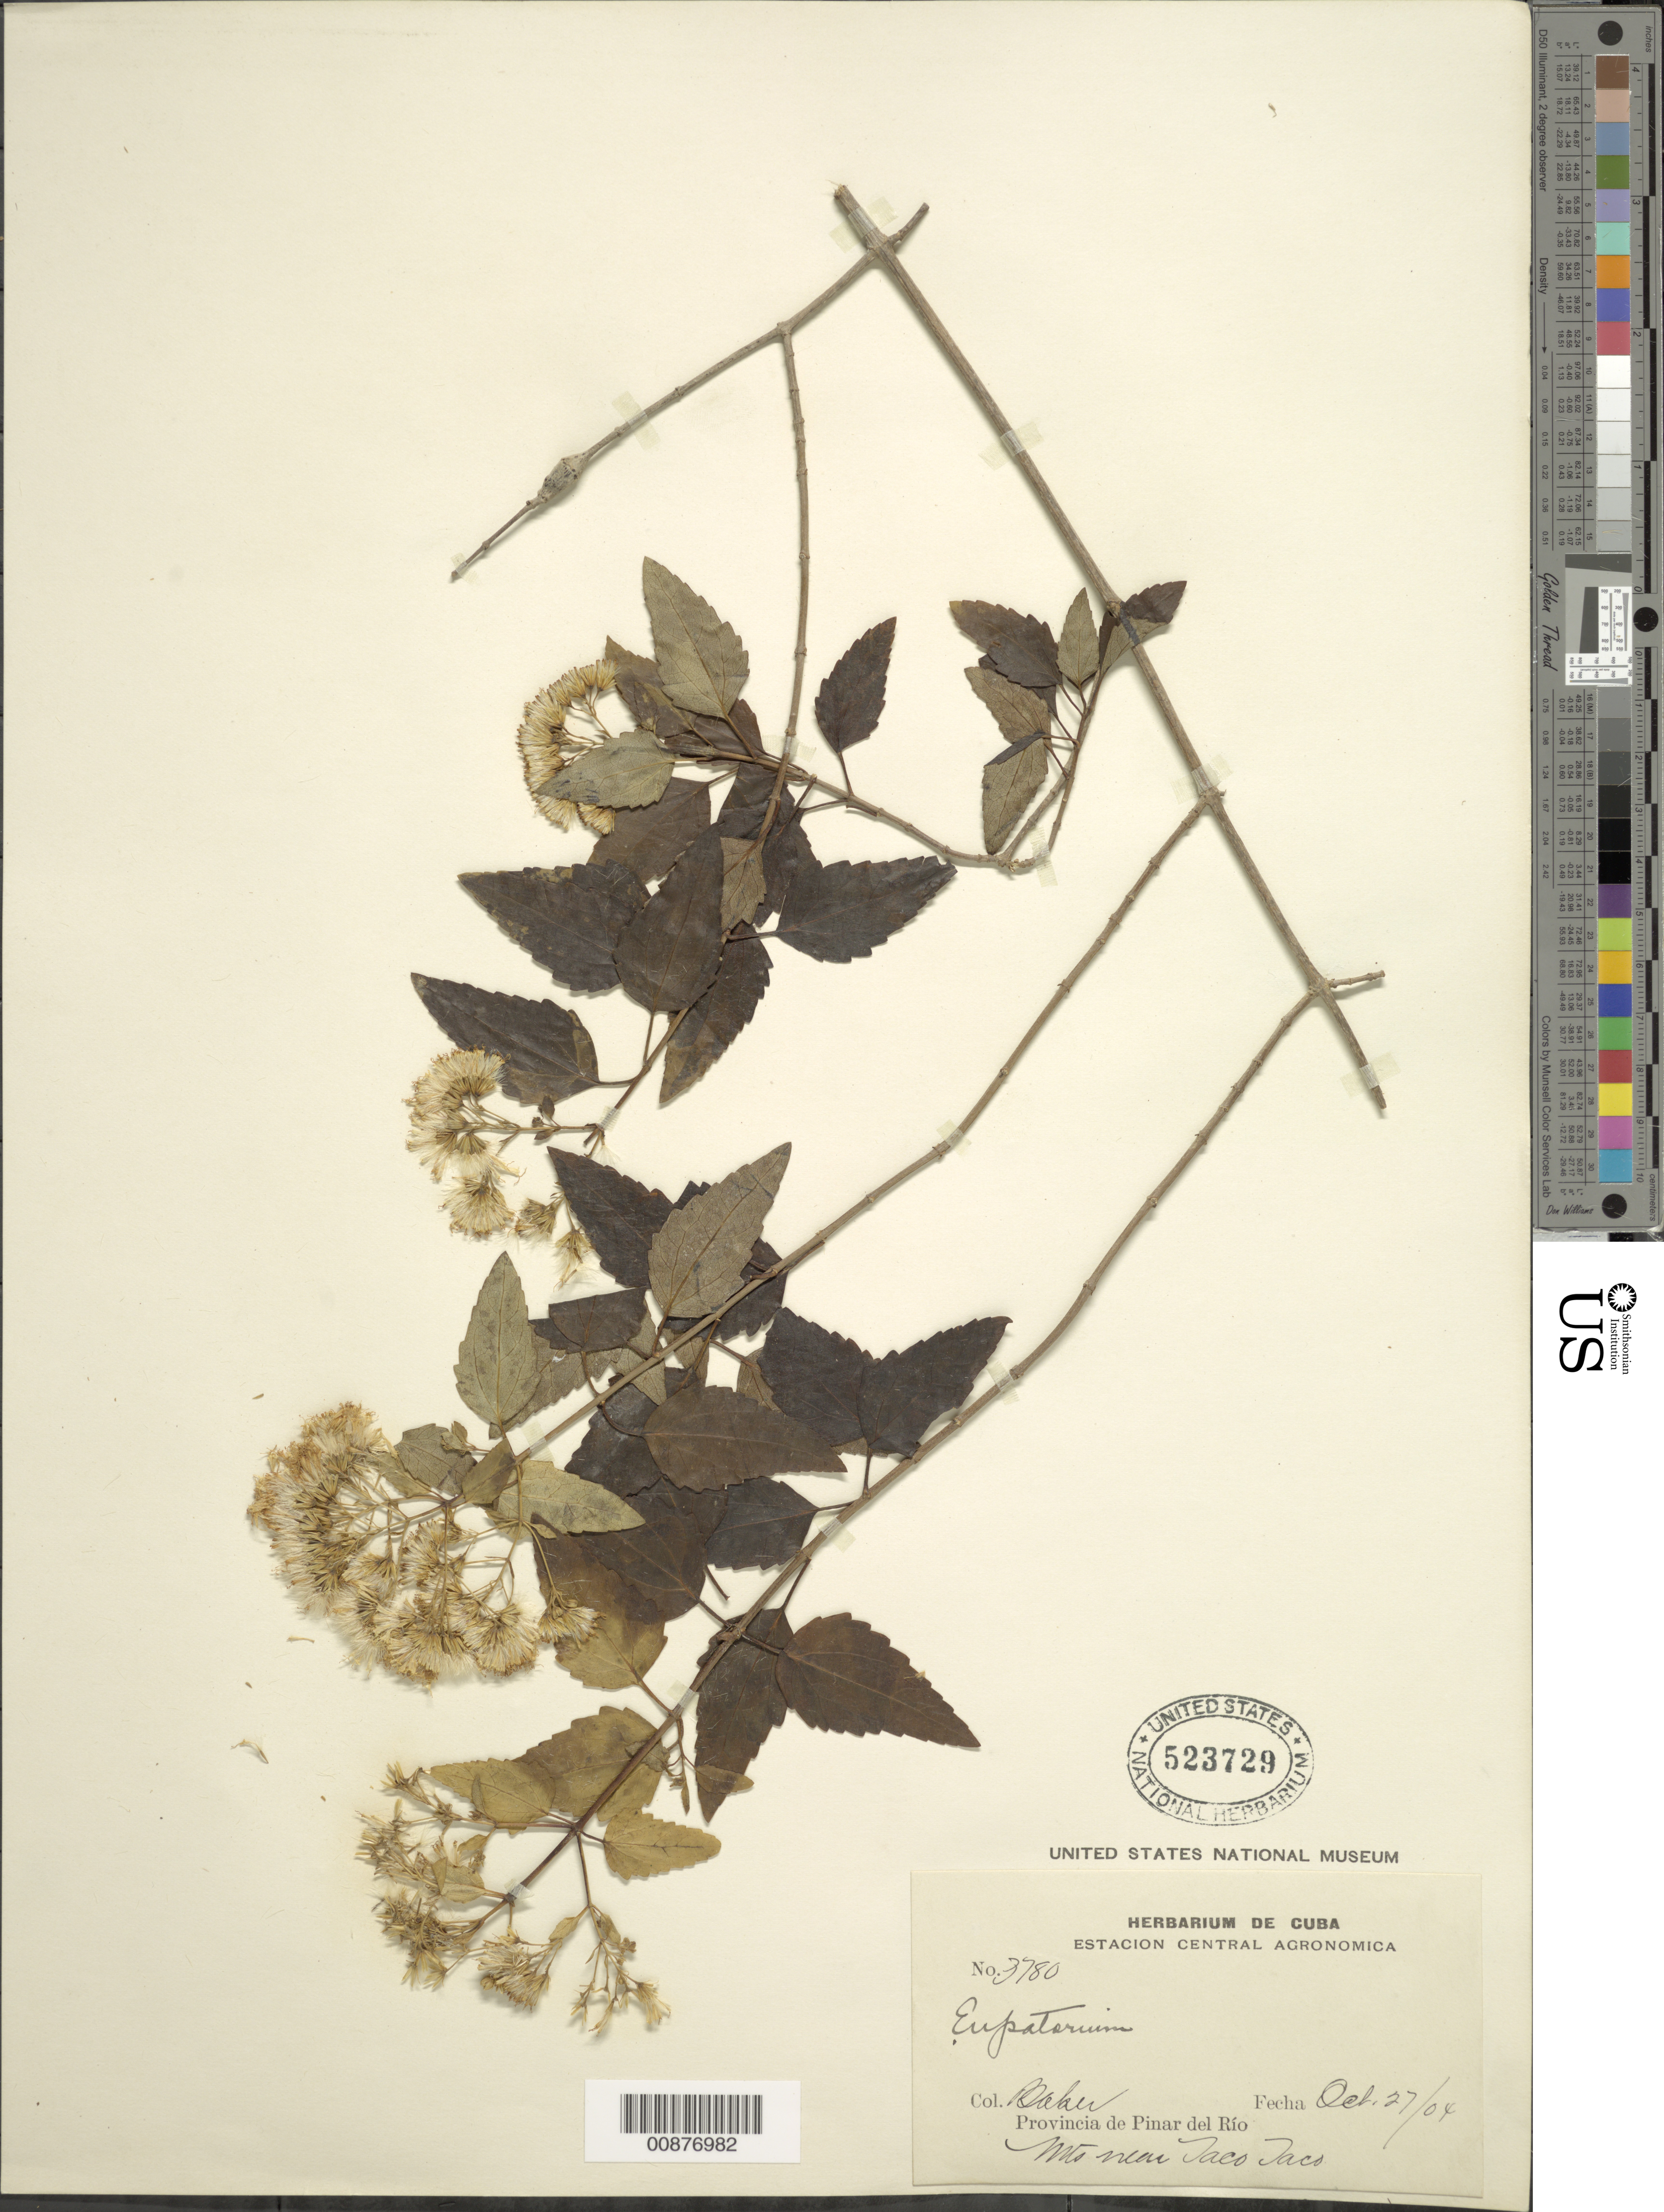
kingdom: Plantae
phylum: Tracheophyta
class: Magnoliopsida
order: Asterales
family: Asteraceae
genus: Ageratina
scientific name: Ageratina havanensis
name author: (Kunth) R.M. King & H. Rob.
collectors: C. F. Baker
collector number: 3780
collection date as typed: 27 Oct 1904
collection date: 1904-10-27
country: Cuba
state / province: Pinar del Río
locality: Mts. Near Taco Taco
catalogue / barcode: US 523729